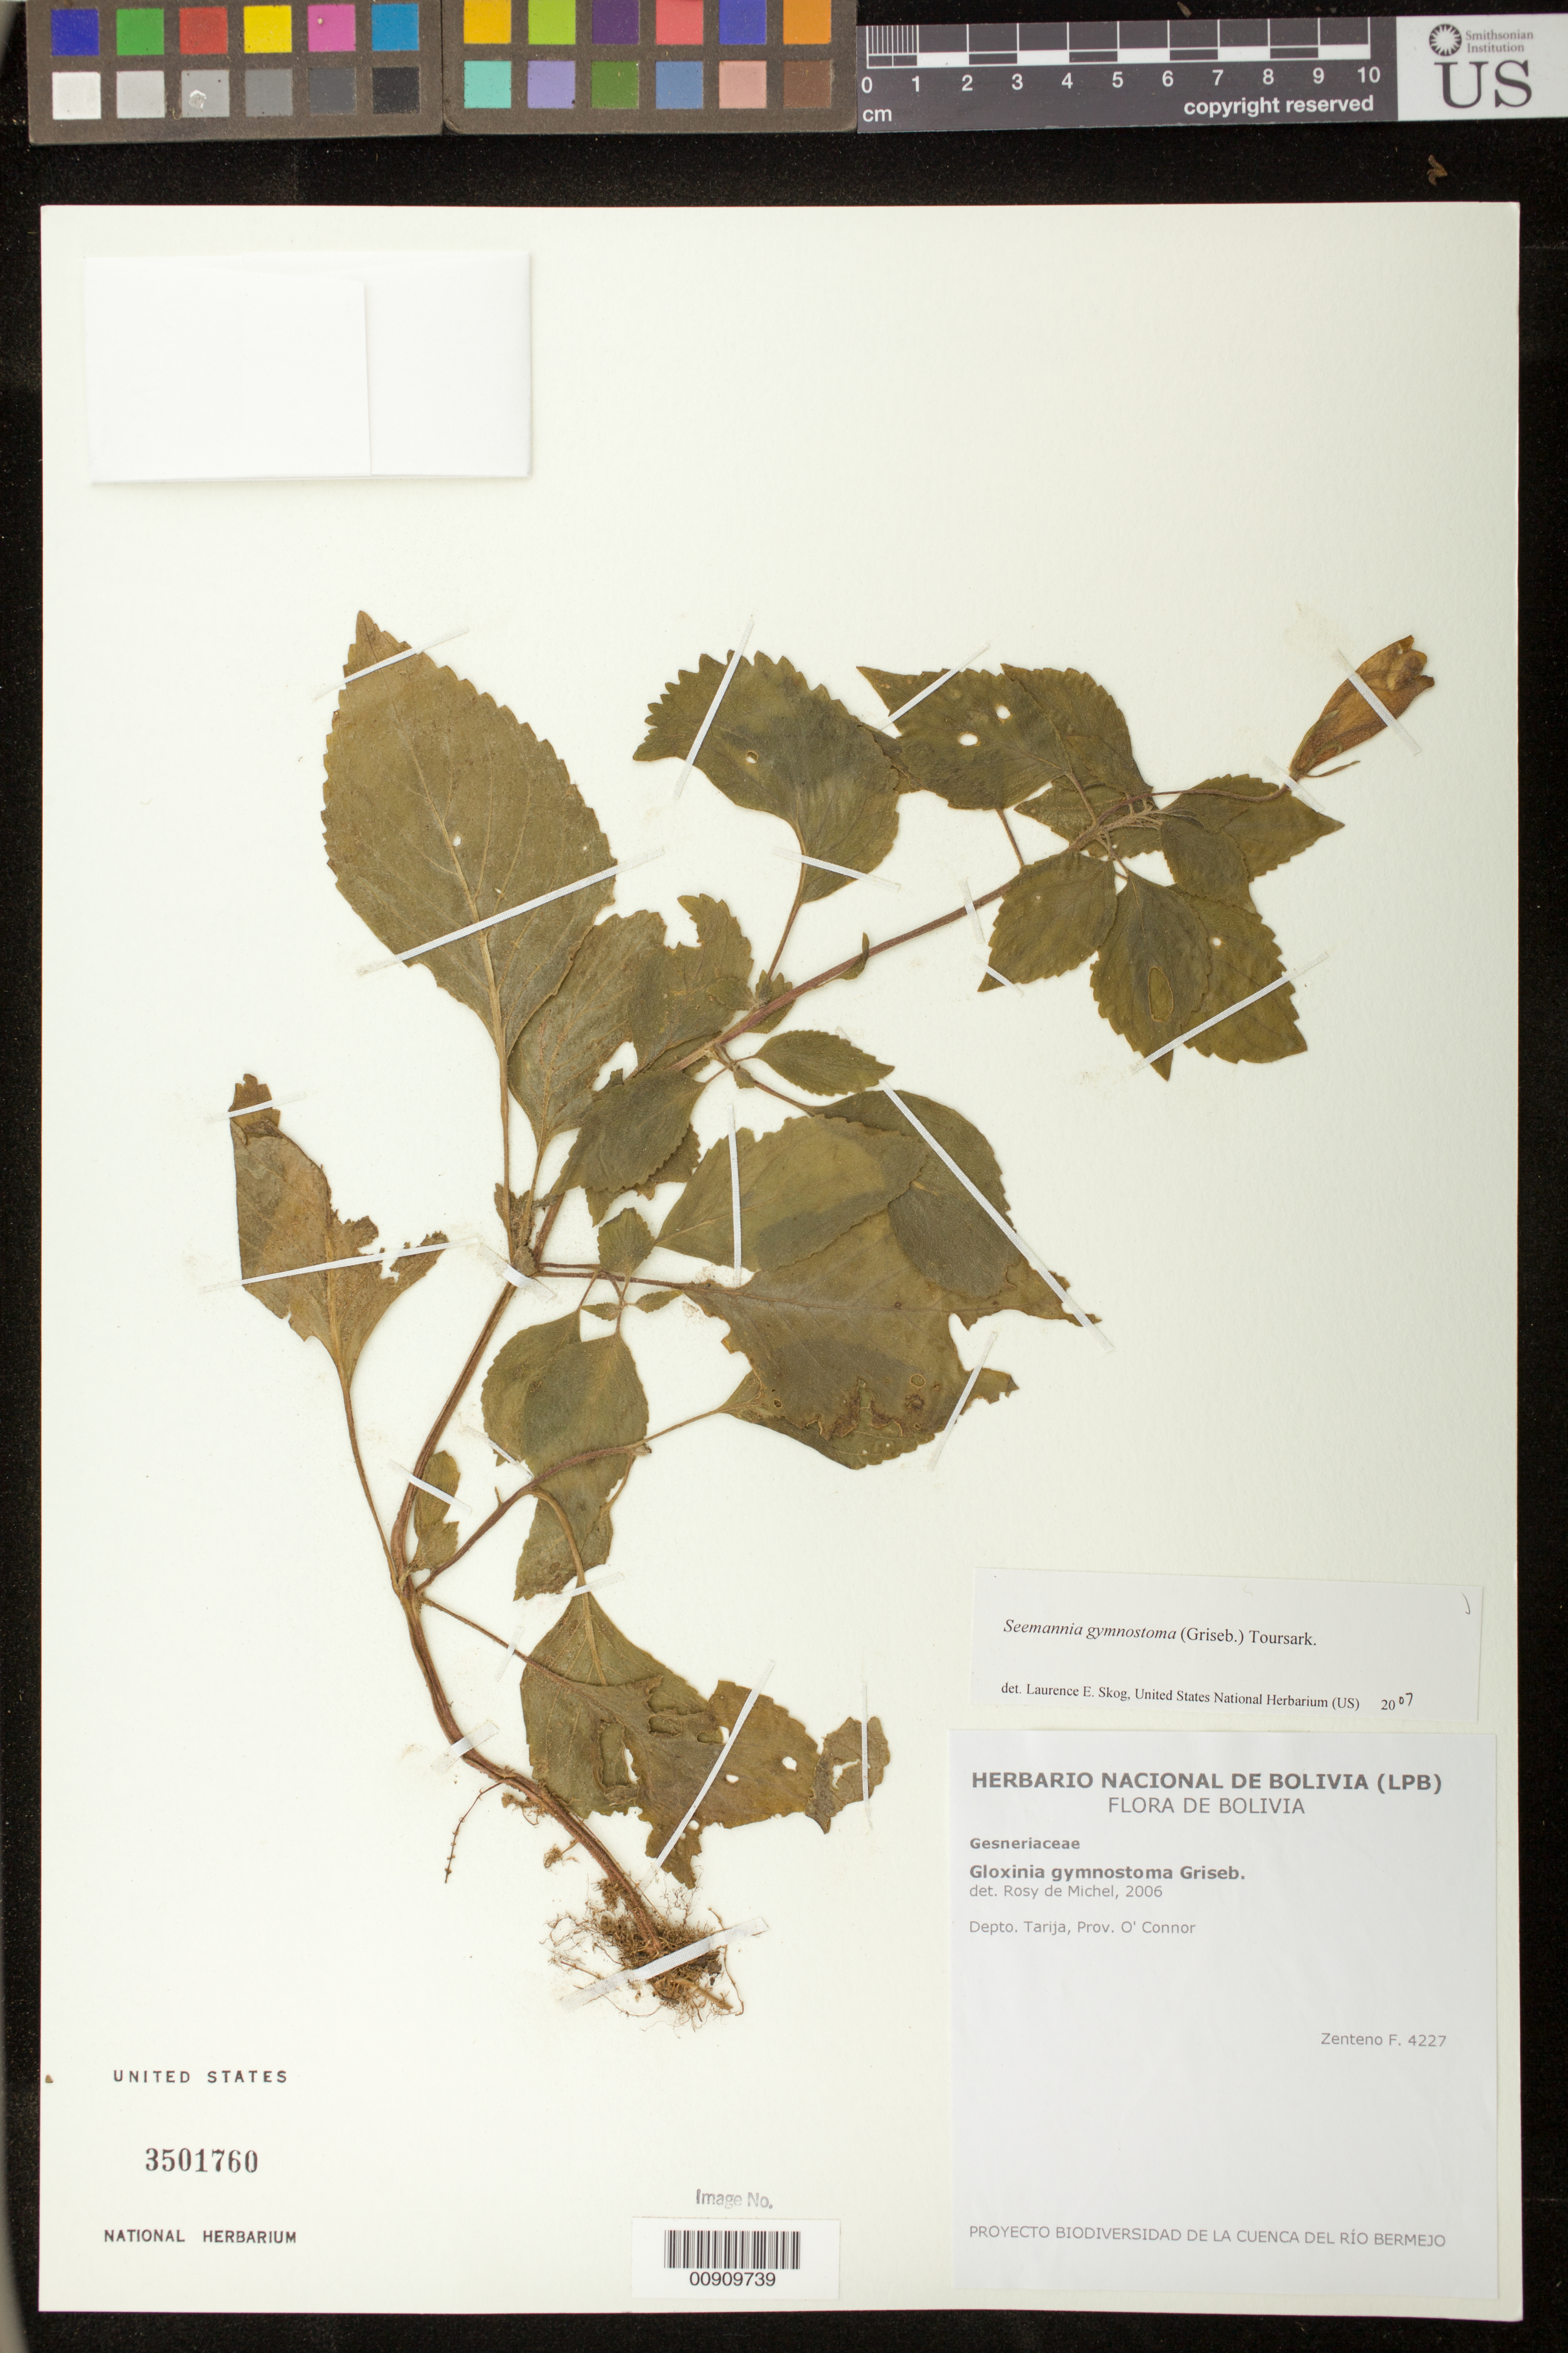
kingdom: Plantae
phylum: Tracheophyta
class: Magnoliopsida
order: Lamiales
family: Gesneriaceae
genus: Seemannia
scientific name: Seemannia gymnostoma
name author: (Griseb.) Toursark.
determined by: Skog, Laurence E.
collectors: F. Zenteno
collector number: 4227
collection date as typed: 2006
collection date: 2006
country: Bolivia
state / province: Tarija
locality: Depto. Tarija, Prov. O'Connor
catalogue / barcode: US 3501760